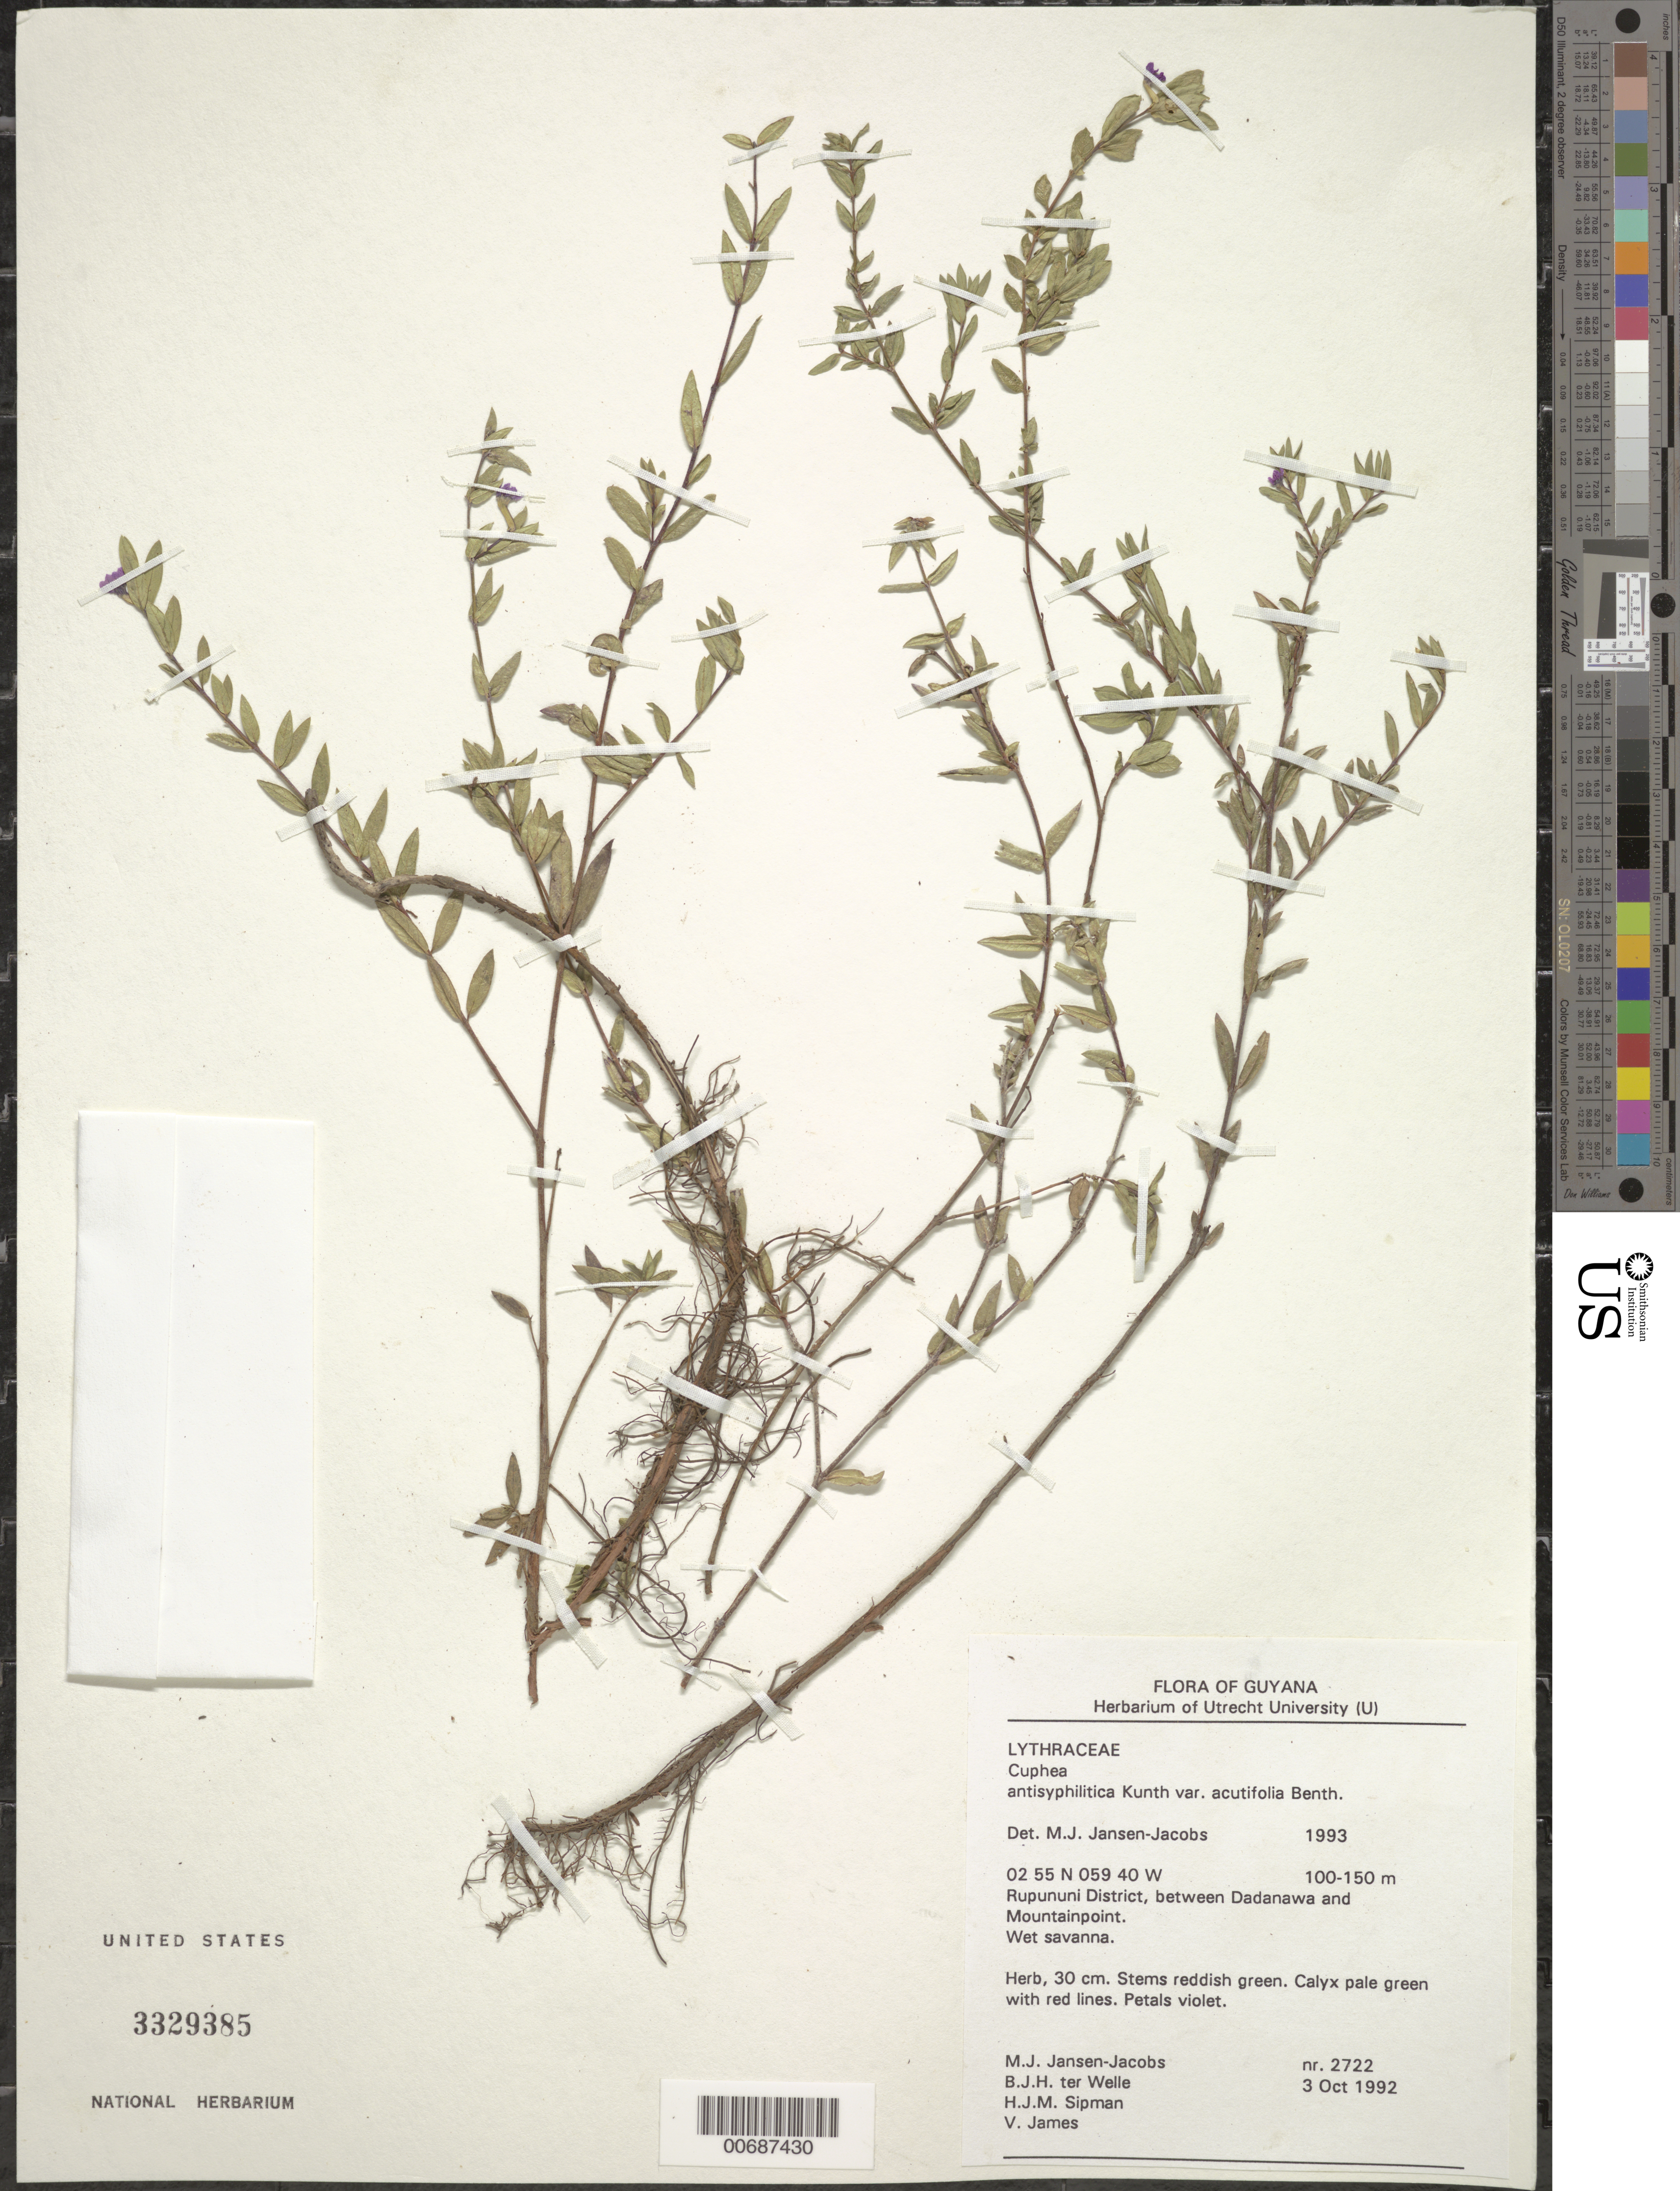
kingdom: Plantae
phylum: Tracheophyta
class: Magnoliopsida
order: Myrtales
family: Lythraceae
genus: Cuphea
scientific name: Cuphea antisyphilitica var. acutifolia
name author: Benth.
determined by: Jansen-Jacobs, M. J., (U), Nationaal Herbarium Nederland, Utrecht University branch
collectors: M. J. Jansen-Jacobs, B. Welle, H. J. M. Sipman & V. James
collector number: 2722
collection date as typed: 3-Oct-92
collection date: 1992-10-03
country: Guyana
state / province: U. Takutu-U. Essequibo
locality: Rupununi District, between Dadanawa and Mountainpoint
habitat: Wet savanna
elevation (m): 100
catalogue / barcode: US 3329385